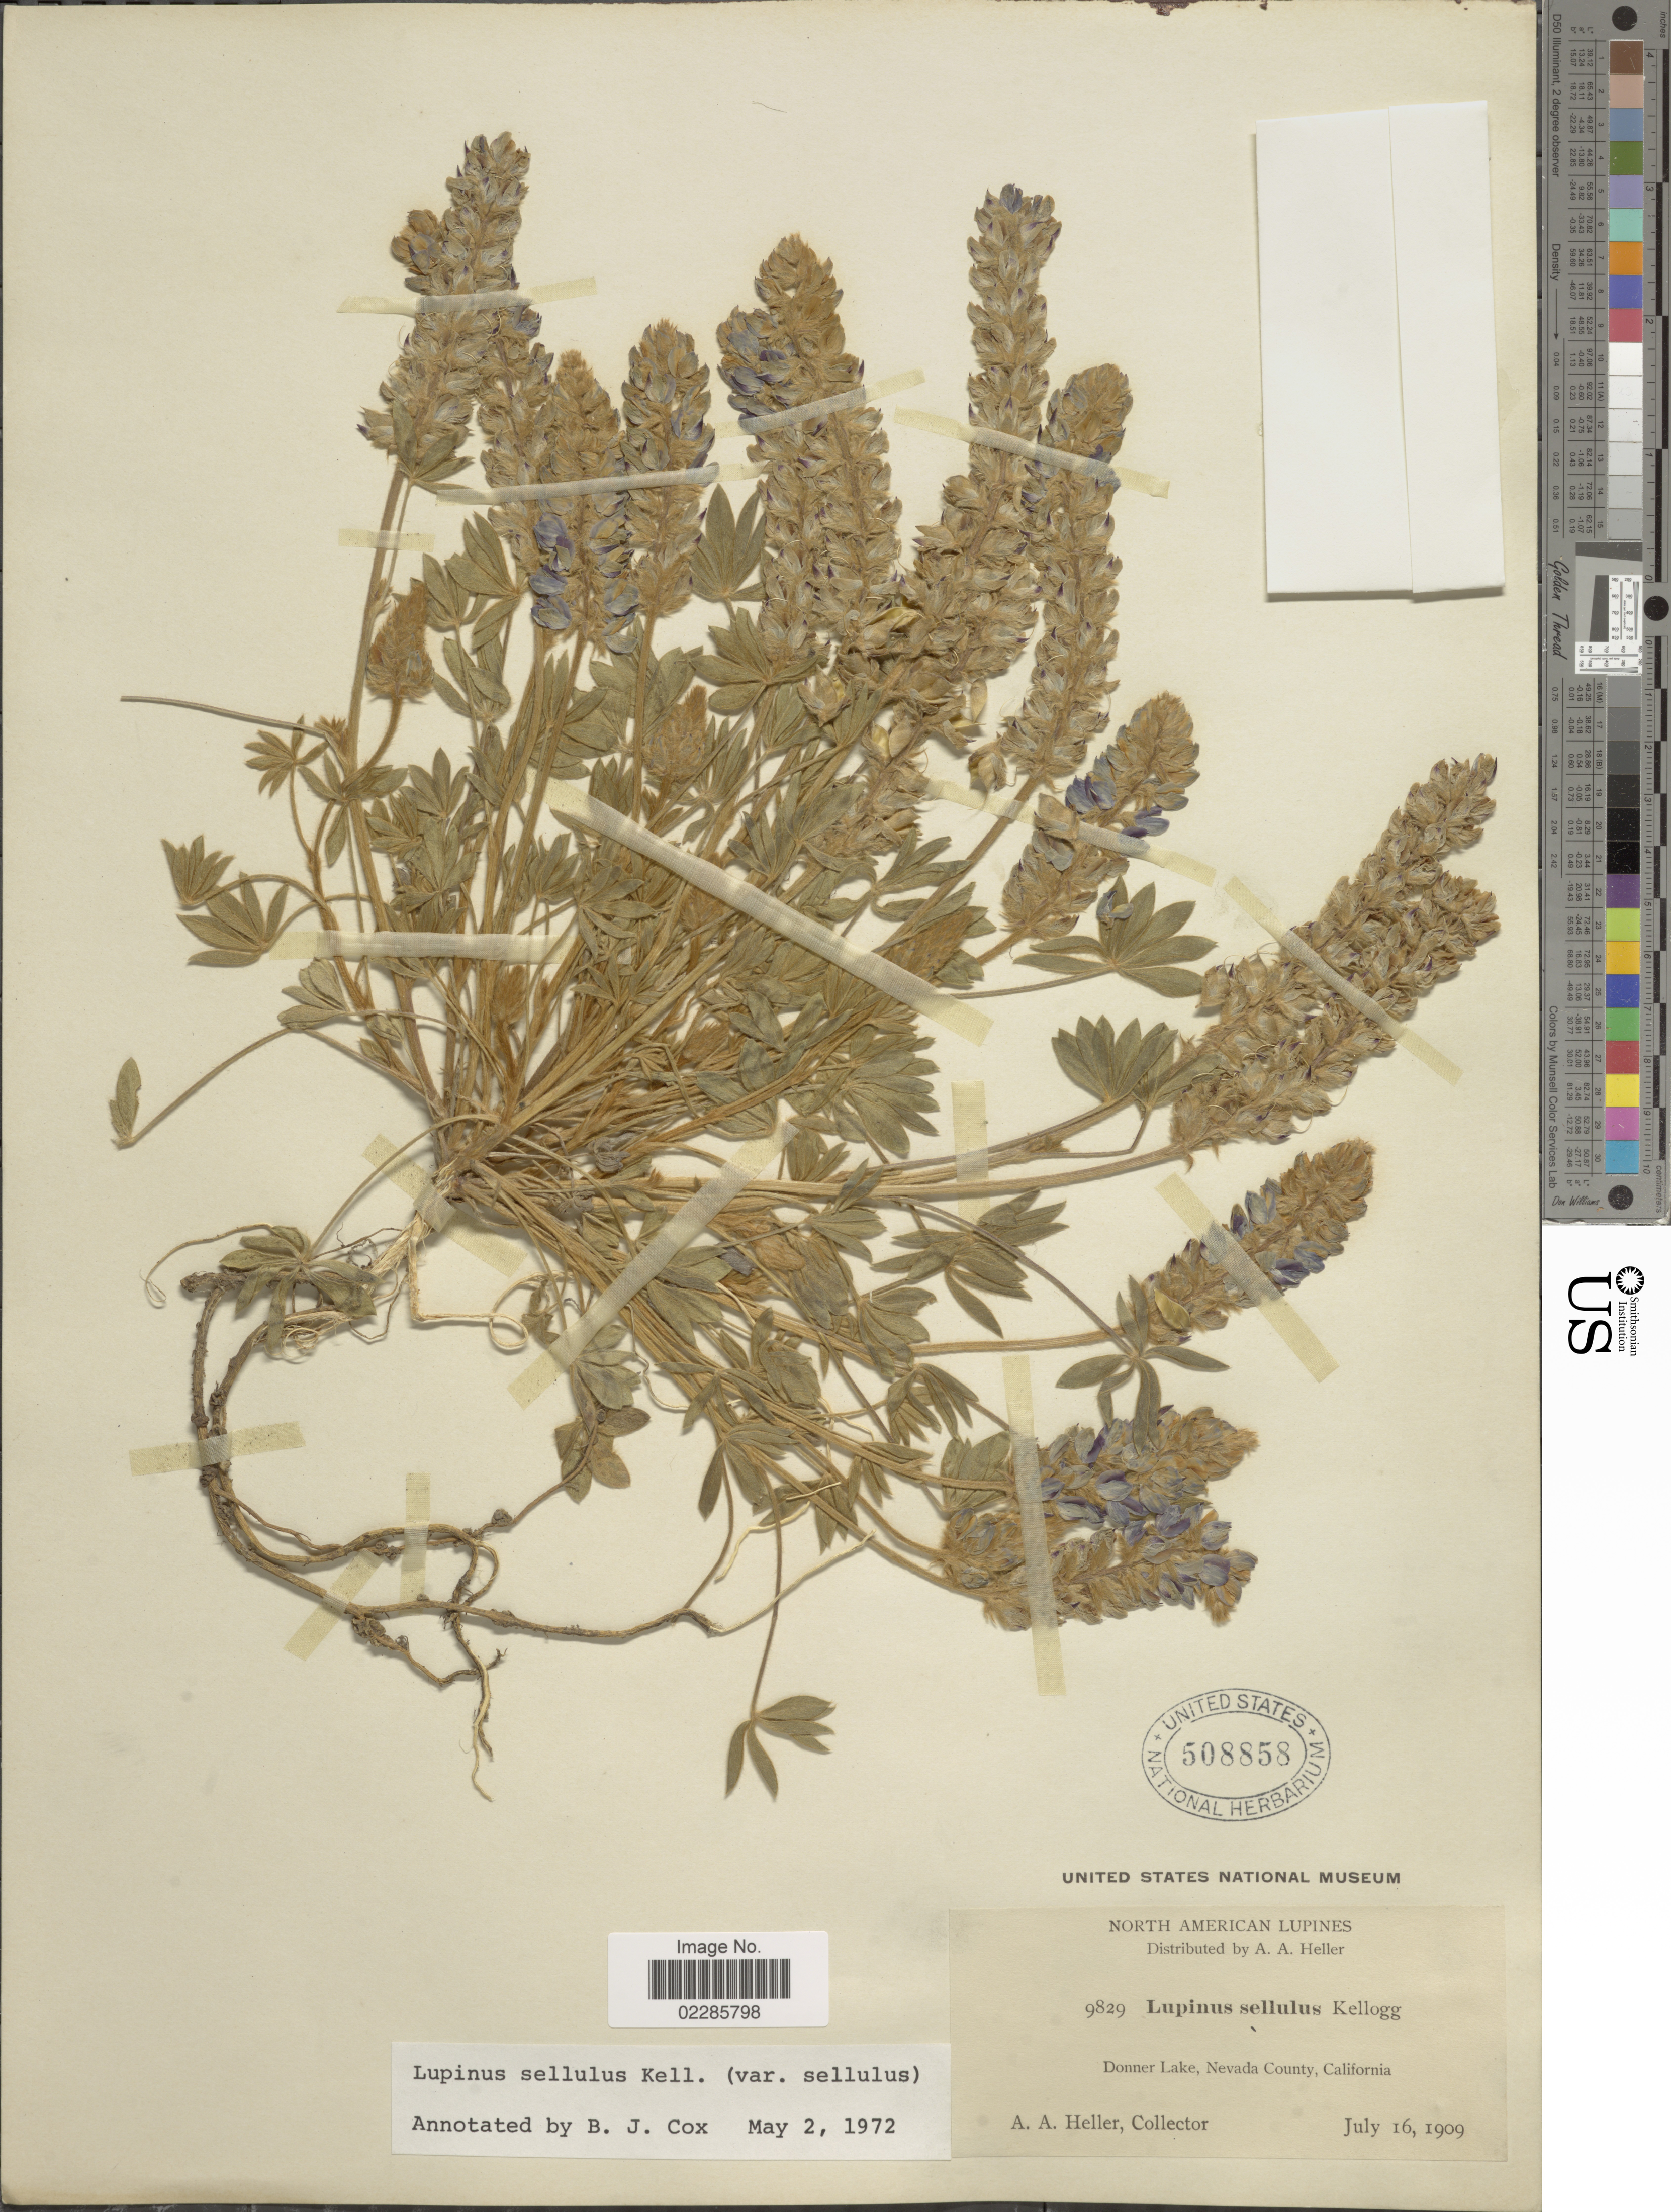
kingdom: Plantae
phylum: Tracheophyta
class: Magnoliopsida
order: Fabales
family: Fabaceae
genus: Lupinus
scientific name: Lupinus sellulus var. sellulus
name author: Kellogg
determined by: Cox, B. J.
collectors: A. A. Heller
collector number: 9829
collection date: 1909-07-16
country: United States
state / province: California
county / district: Nevada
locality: Donner Lake, Nevada County, California, North American Lupines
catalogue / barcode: US 508858